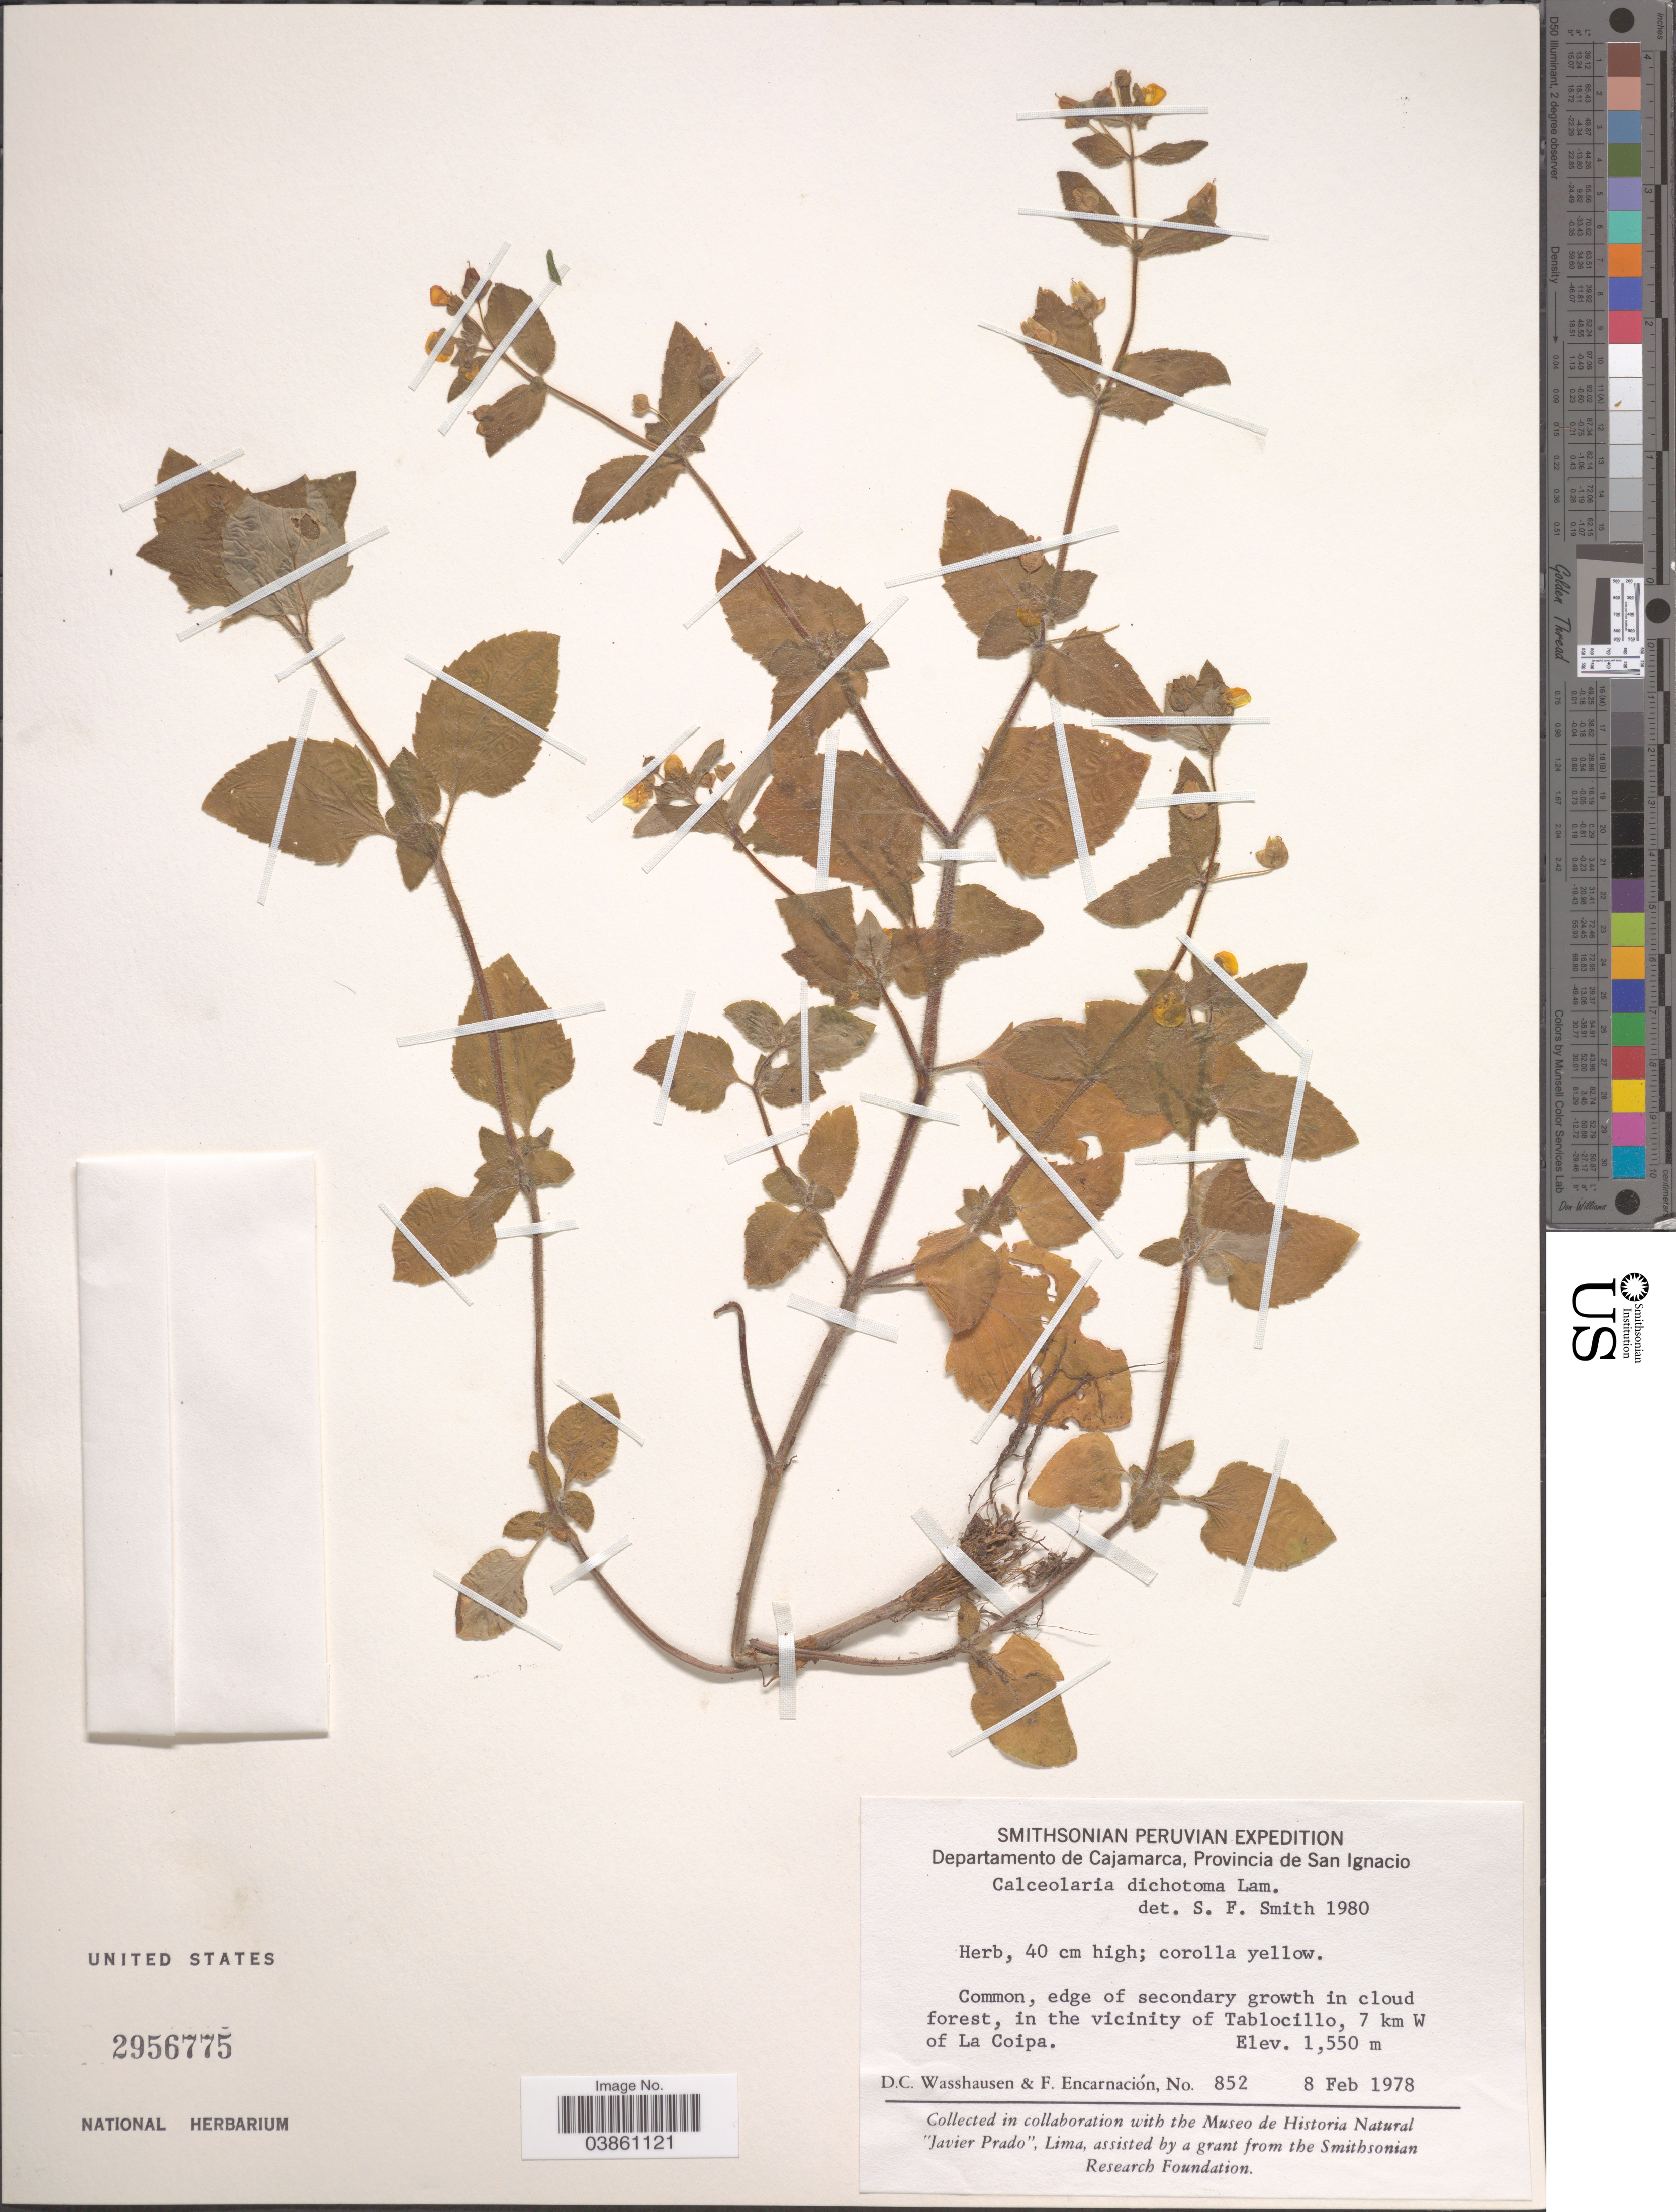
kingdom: Plantae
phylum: Tracheophyta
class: Magnoliopsida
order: Lamiales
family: Calceolariaceae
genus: Calceolaria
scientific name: Calceolaria dichotoma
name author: Lam.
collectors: D. C. Wasshausen & F. Encarnación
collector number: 852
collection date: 1978-02-08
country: Peru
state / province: Cajamarca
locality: Departmanto de Cajamarca, Provincia de San Ignacio. In the vicinity of Tablocillo, 7 km W of La Coipa.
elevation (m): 1550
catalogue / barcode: US 2956775